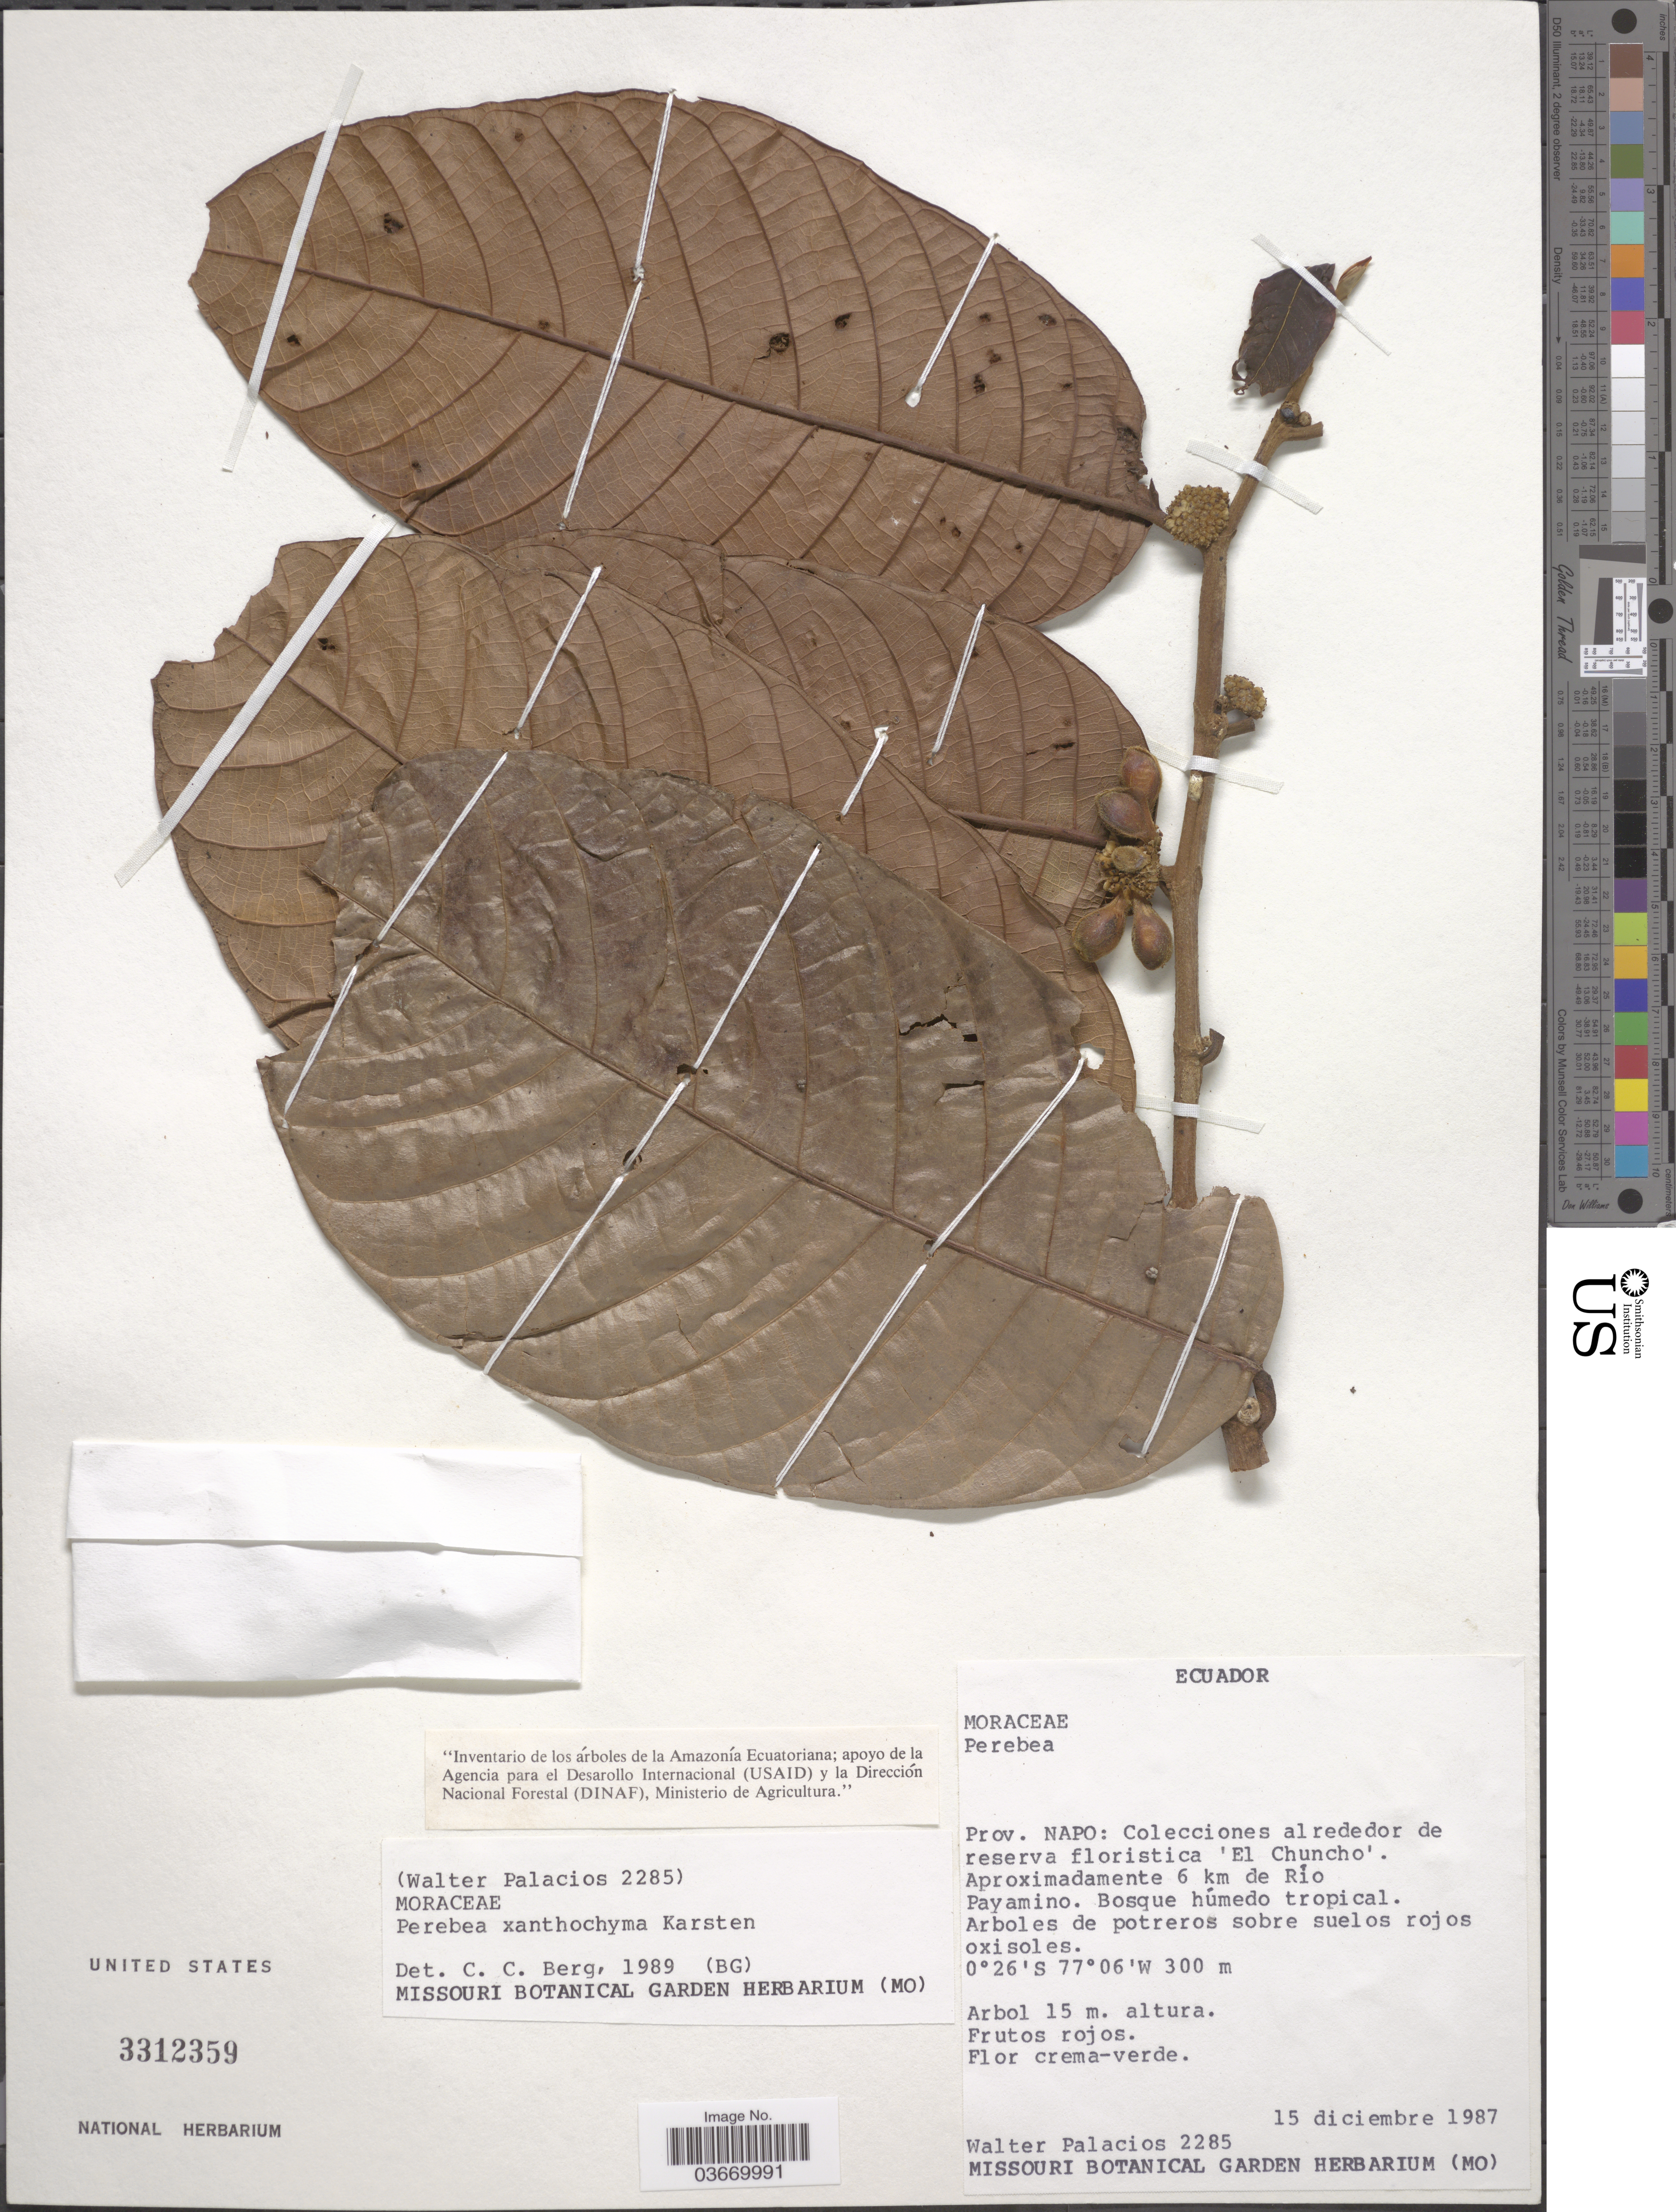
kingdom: Plantae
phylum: Tracheophyta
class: Magnoliopsida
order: Rosales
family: Moraceae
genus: Perebea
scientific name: Perebea xanthochyma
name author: H. Karst.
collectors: W. Palacios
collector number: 2285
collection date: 1987-12-15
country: Ecuador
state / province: Napo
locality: Alrededor de reserva floristica 'El Chuncho'. Aproximadamente 6 km de Rio Payamino.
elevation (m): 300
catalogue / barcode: US 3312359